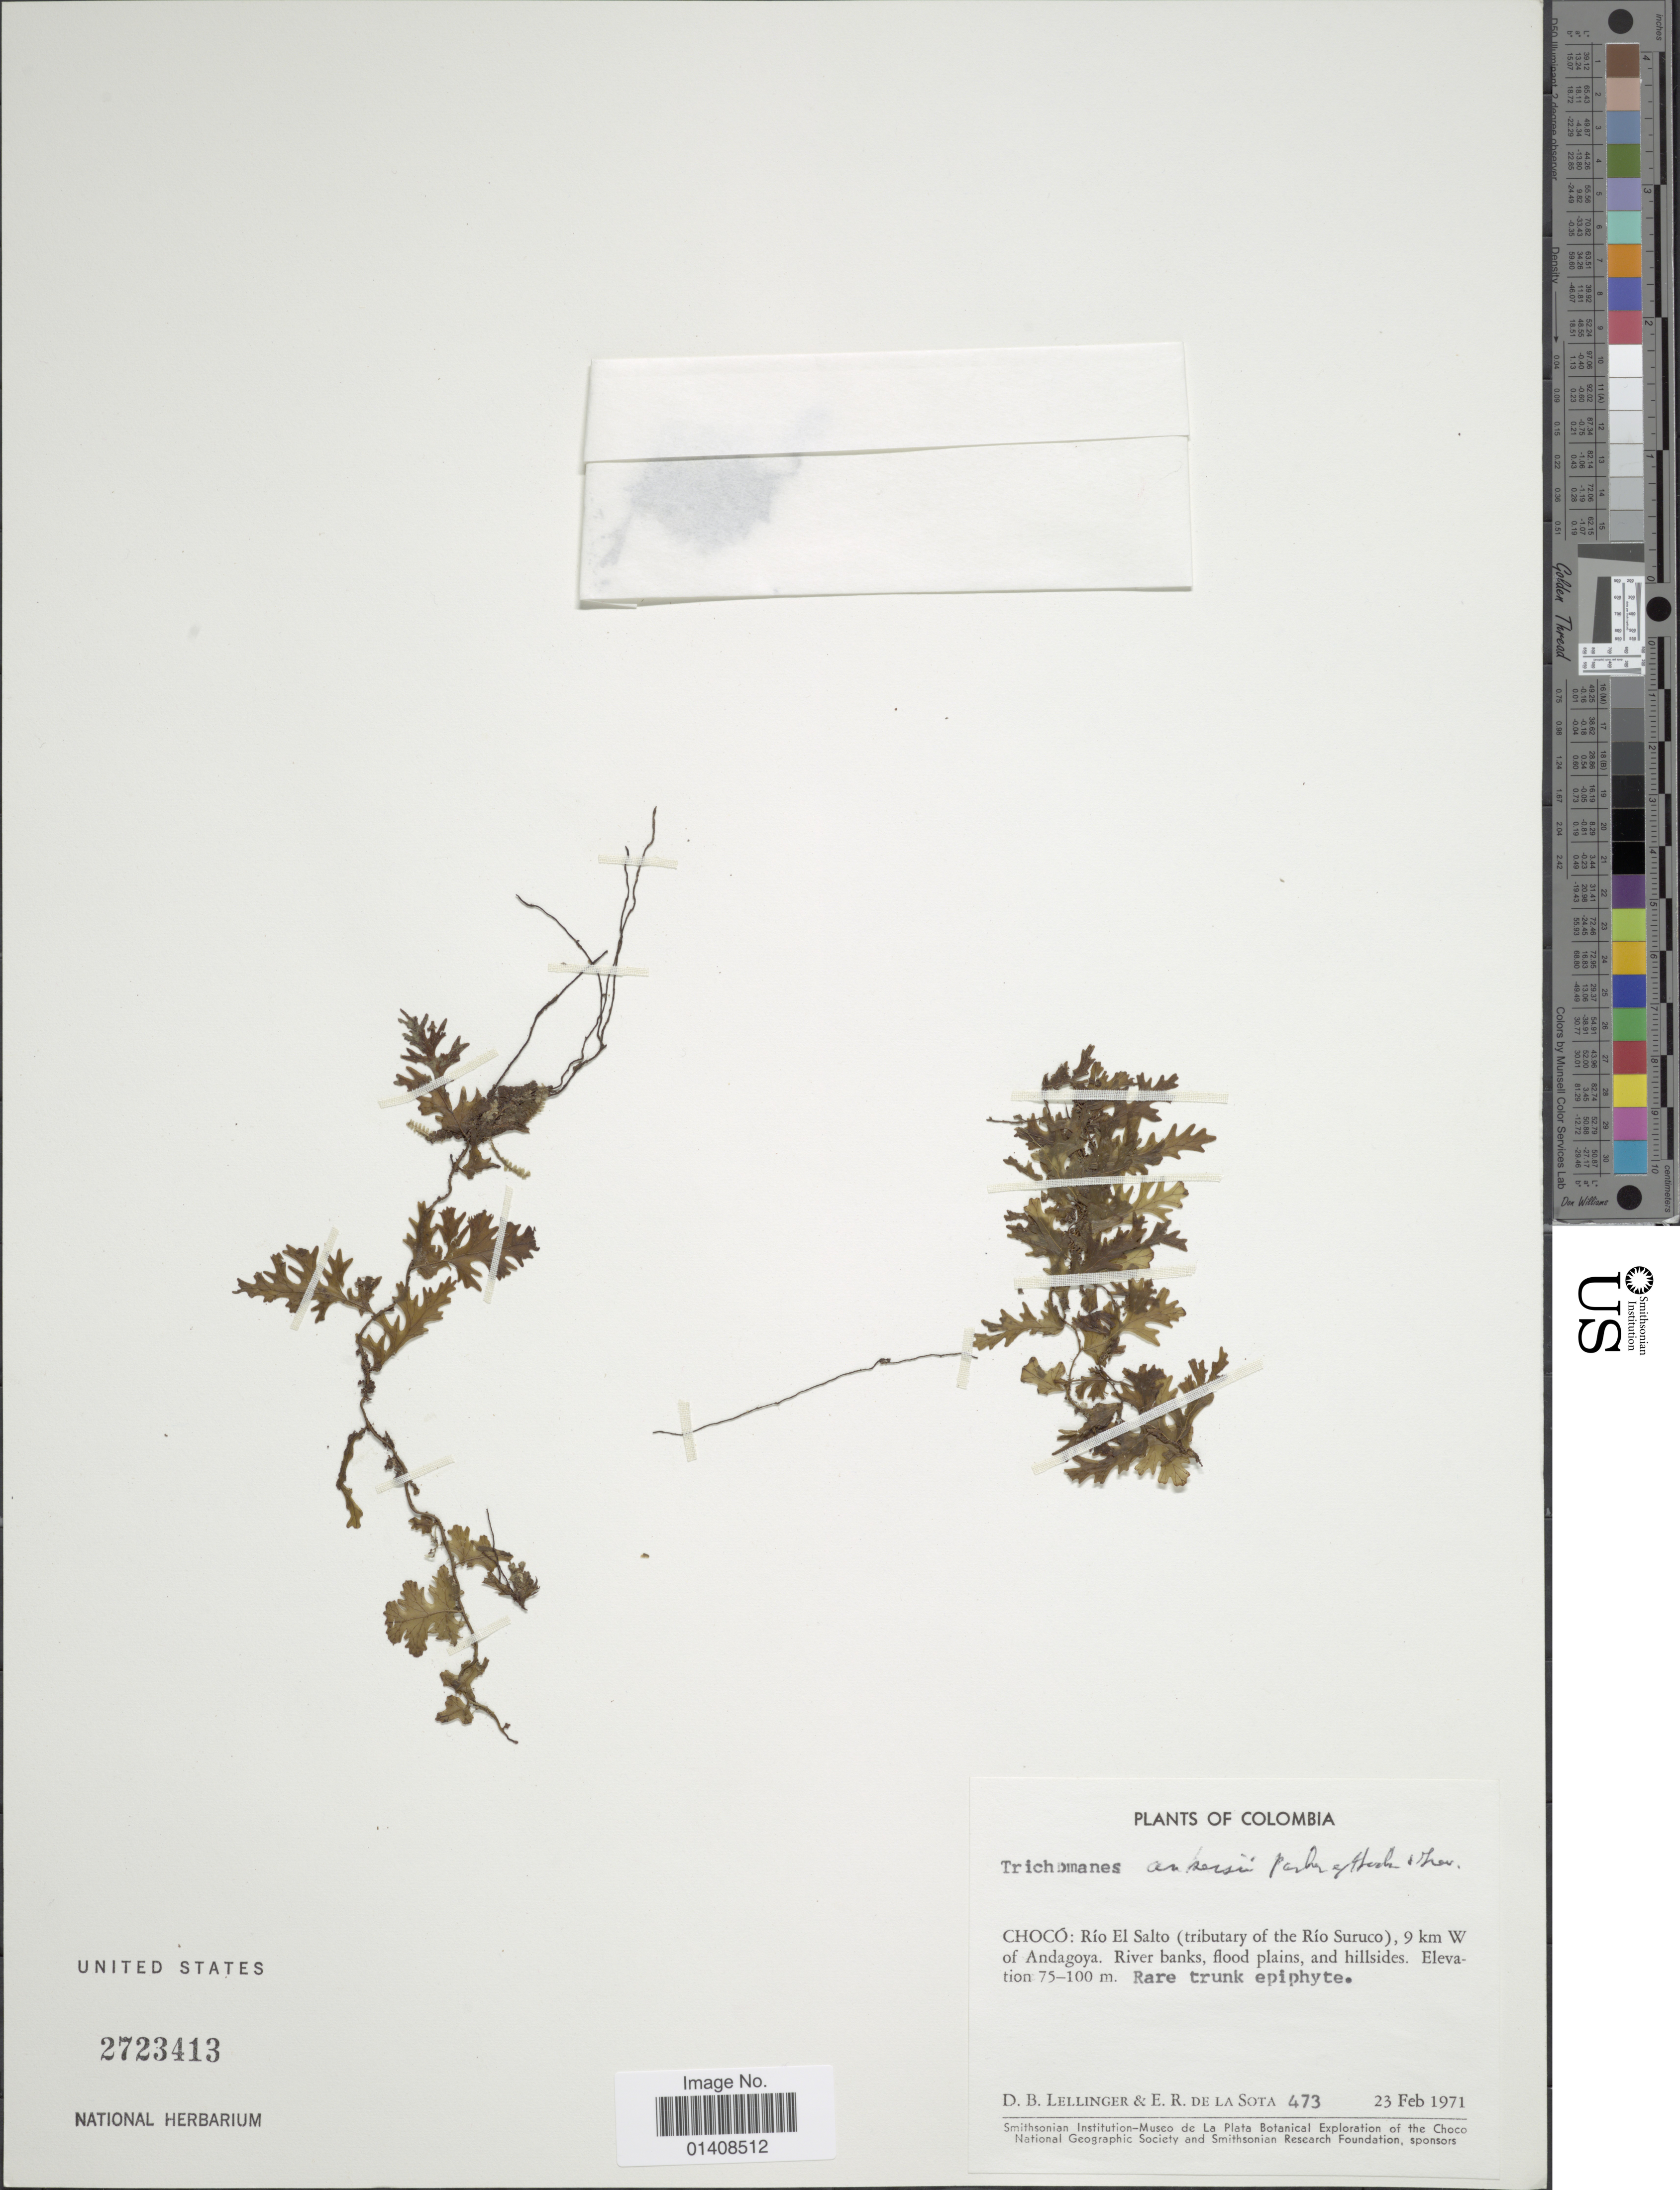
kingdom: Plantae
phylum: Tracheophyta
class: Polypodiopsida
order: Hymenophyllales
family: Hymenophyllaceae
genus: Trichomanes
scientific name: Trichomanes ankersii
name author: C. Parker ex Hook. & Grev.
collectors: D. B. Lellinger & E. R. de la Sota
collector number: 473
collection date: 1971-02-23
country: Colombia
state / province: Chocó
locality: Rio El Salto (tributary of the Rio Suruco), 9 km W of Andagoya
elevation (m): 75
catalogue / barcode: US 2723413